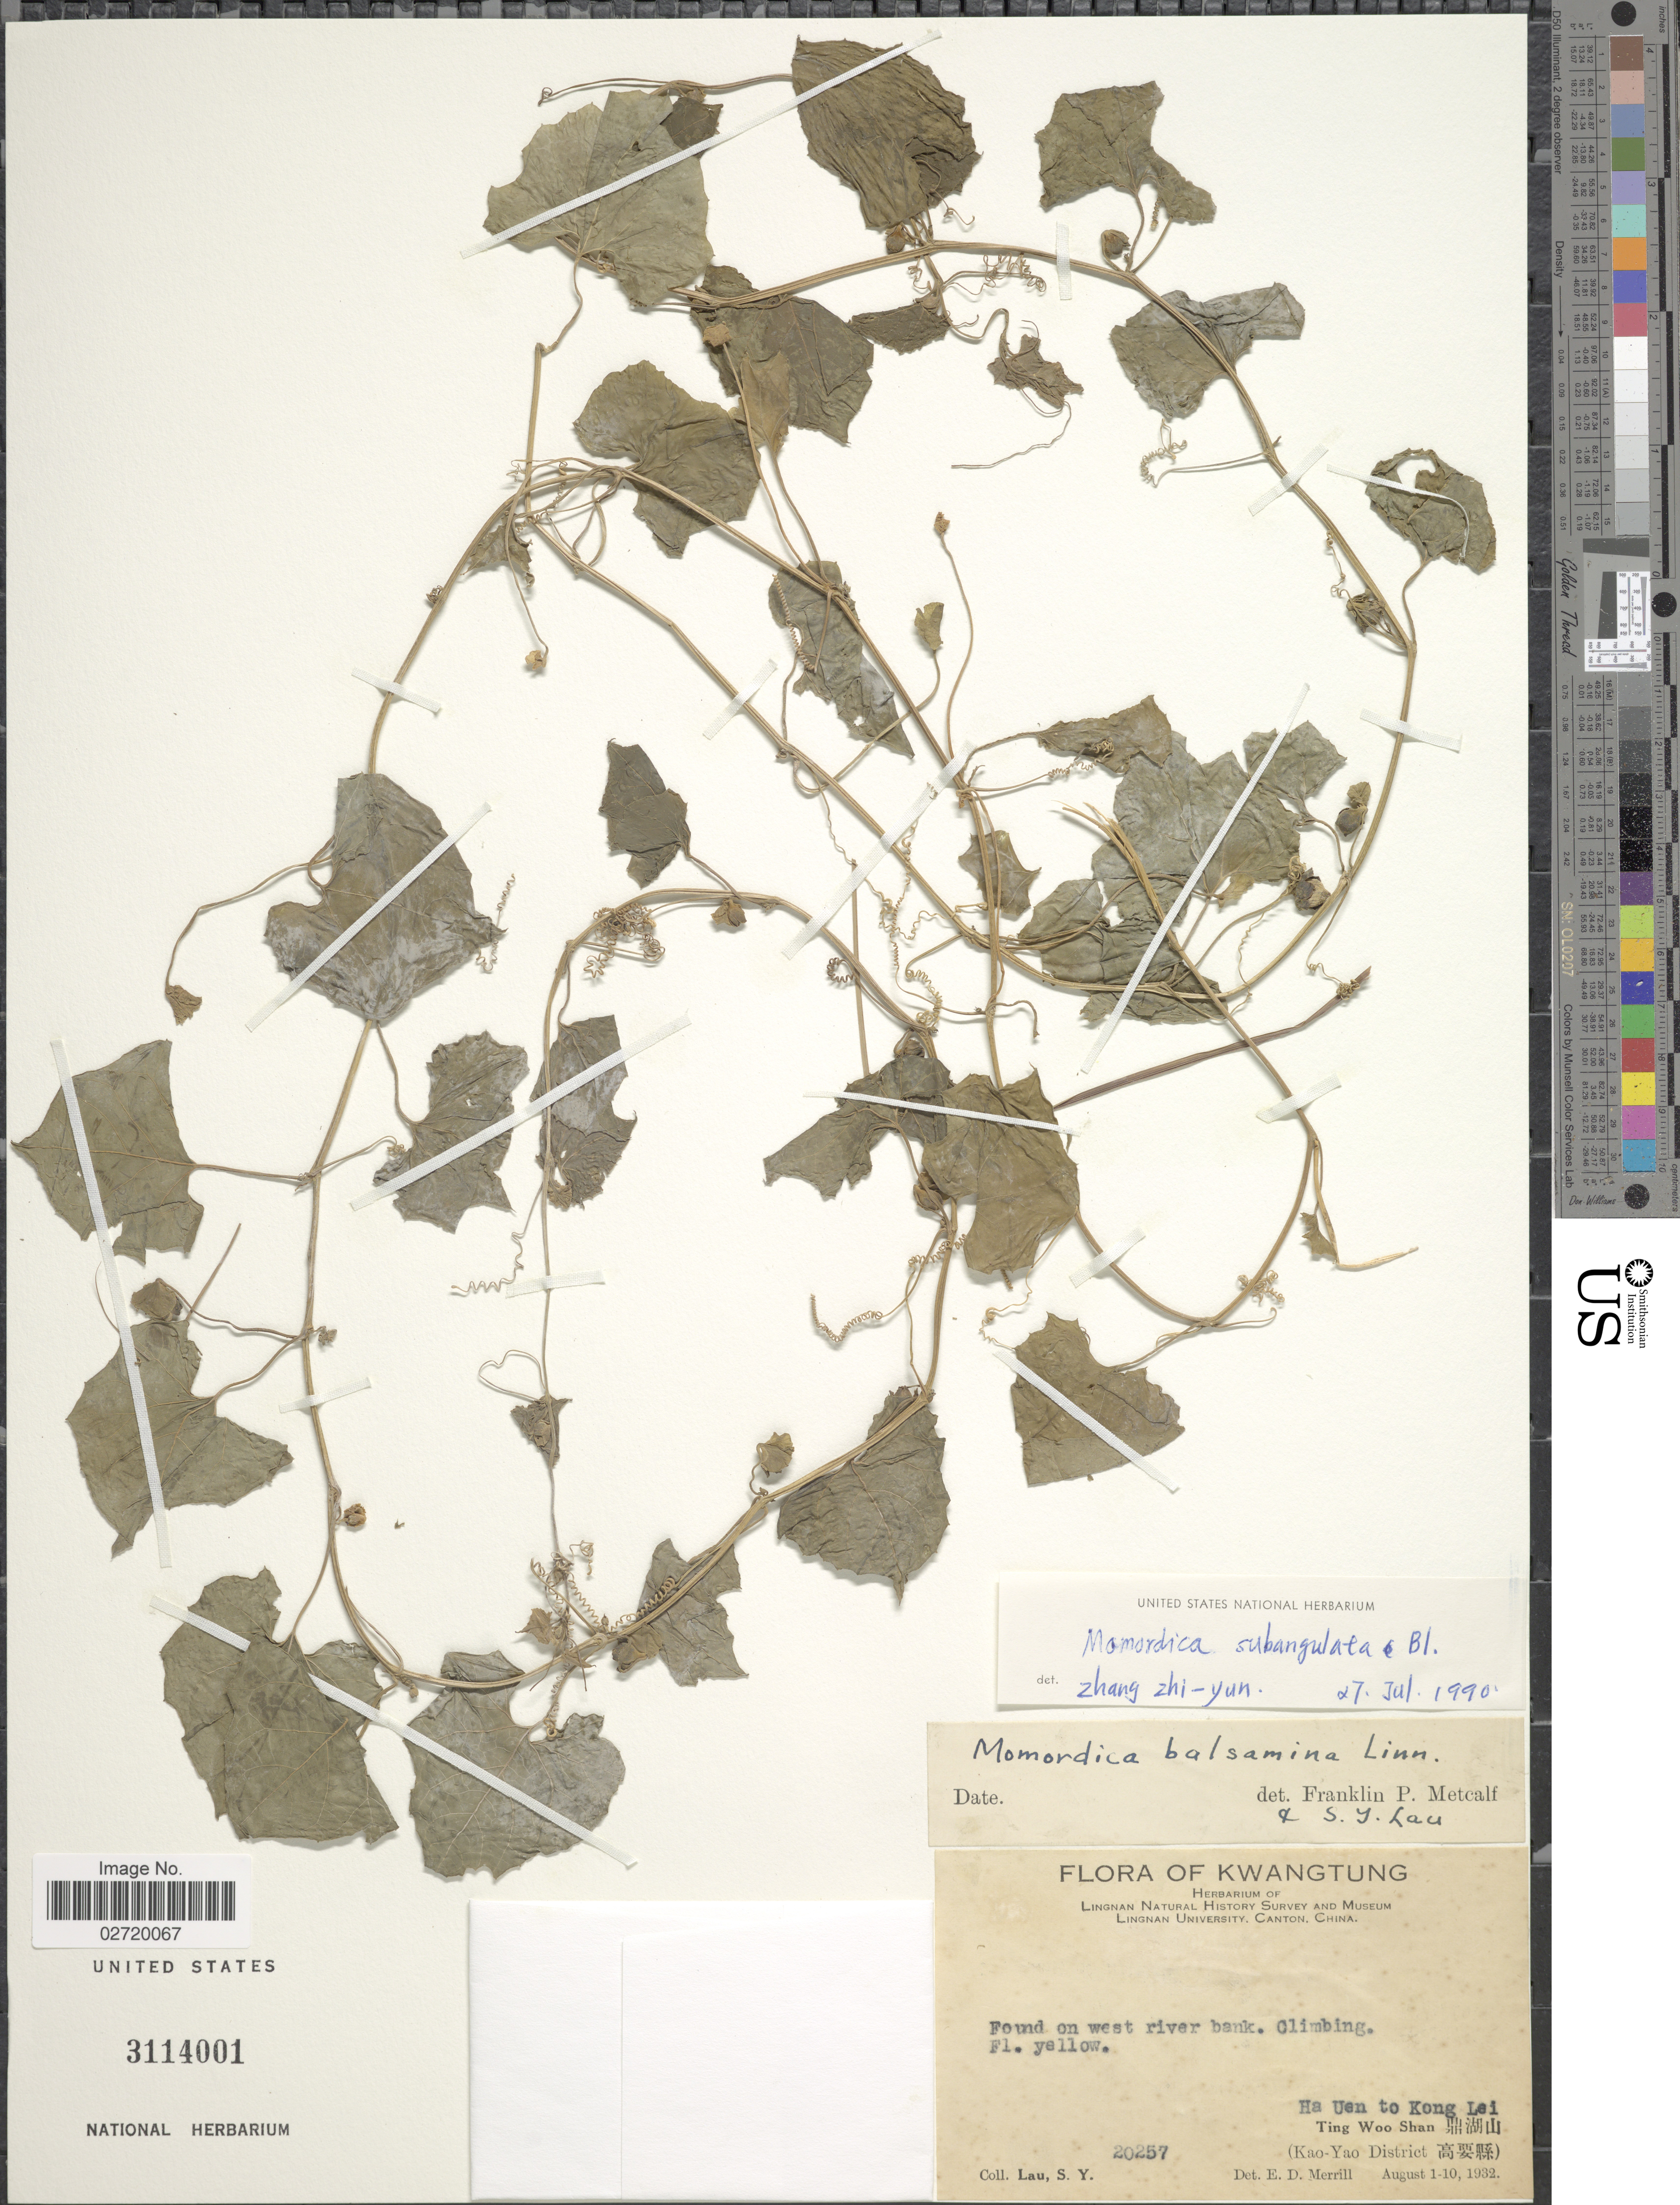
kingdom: Plantae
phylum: Tracheophyta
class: Magnoliopsida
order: Cucurbitales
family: Cucurbitaceae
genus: Momordica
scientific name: Momordica balsamina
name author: L.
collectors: S. Y. Lau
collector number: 2057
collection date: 1932-08-01/1932-08-10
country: China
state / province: Guangdong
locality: Kwangtung. Ha Uen to Kong Lei. Ting Woo Shan (Kao-Yao District)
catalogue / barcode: US 3114001